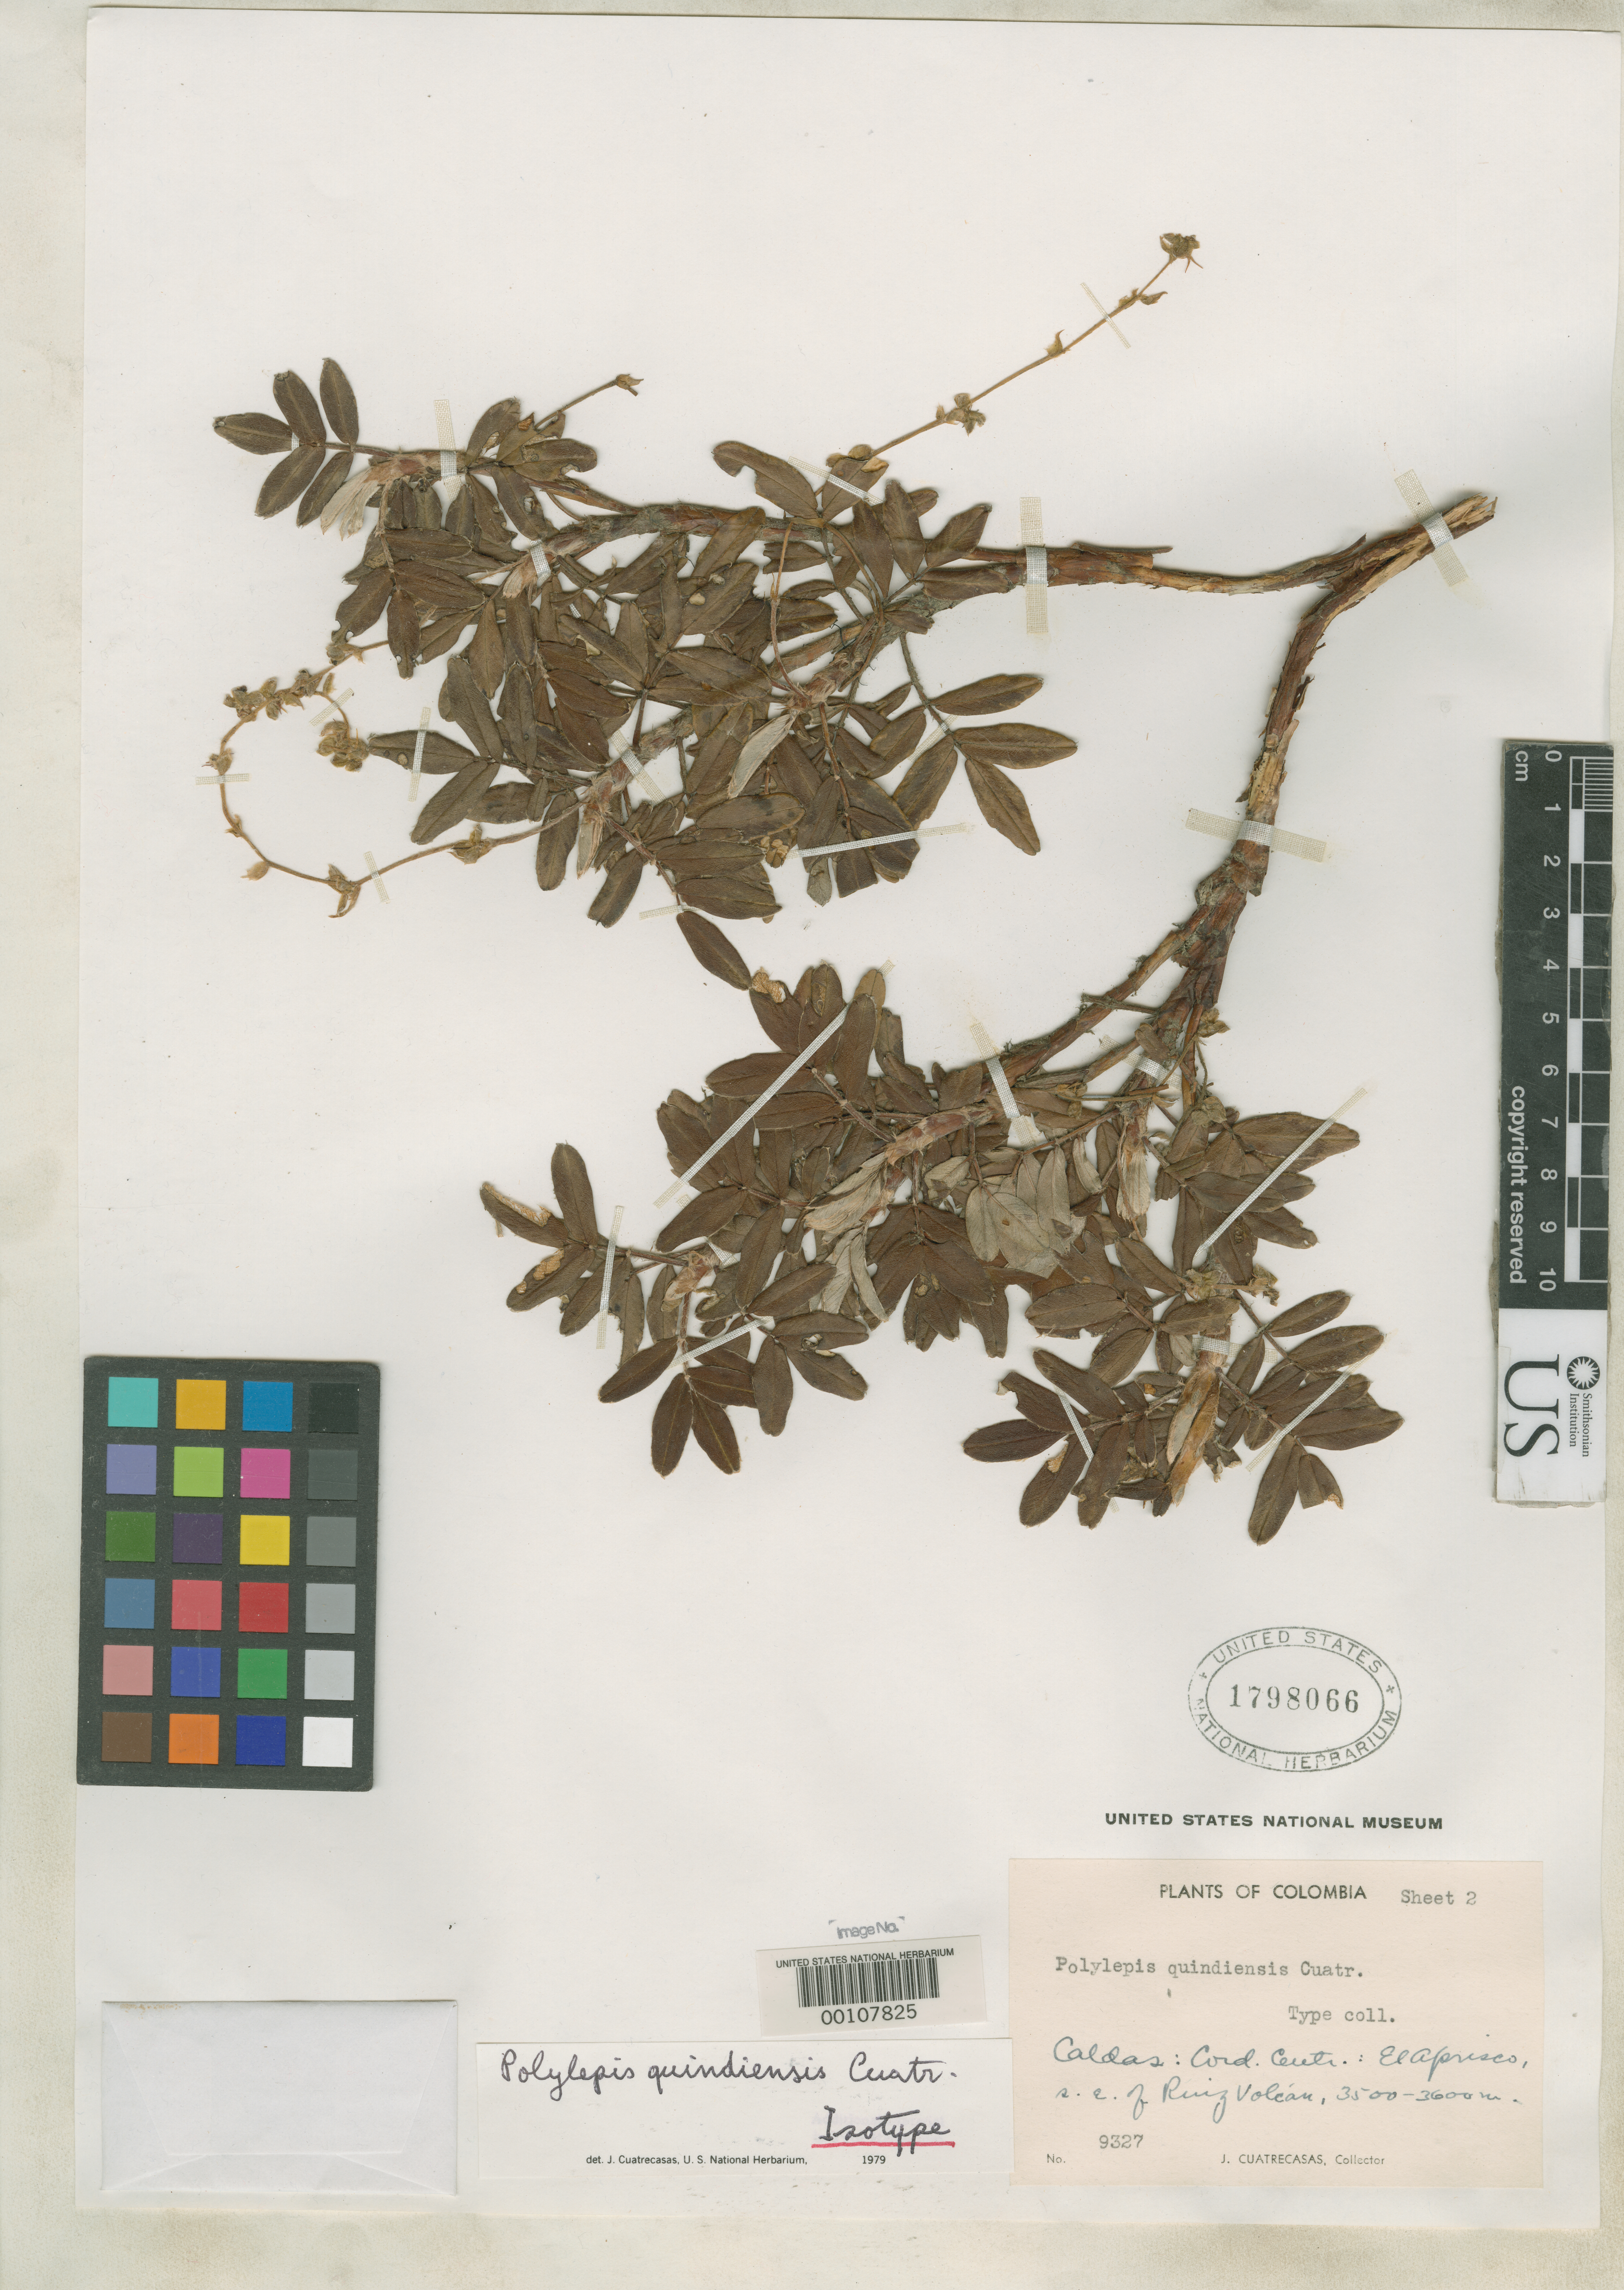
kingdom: Plantae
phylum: Tracheophyta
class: Magnoliopsida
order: Rosales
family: Rosaceae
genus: Polylepis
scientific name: Polylepis quindiensis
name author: Cuatrec.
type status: Isotype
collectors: J. Cuatrecasas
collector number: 9327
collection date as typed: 05 May 1940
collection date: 1940-05-05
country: Colombia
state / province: Caldas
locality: Cordillera Central, El Aprisco, SE of Ruiz Volcan.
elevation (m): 3500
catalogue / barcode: US 1798066